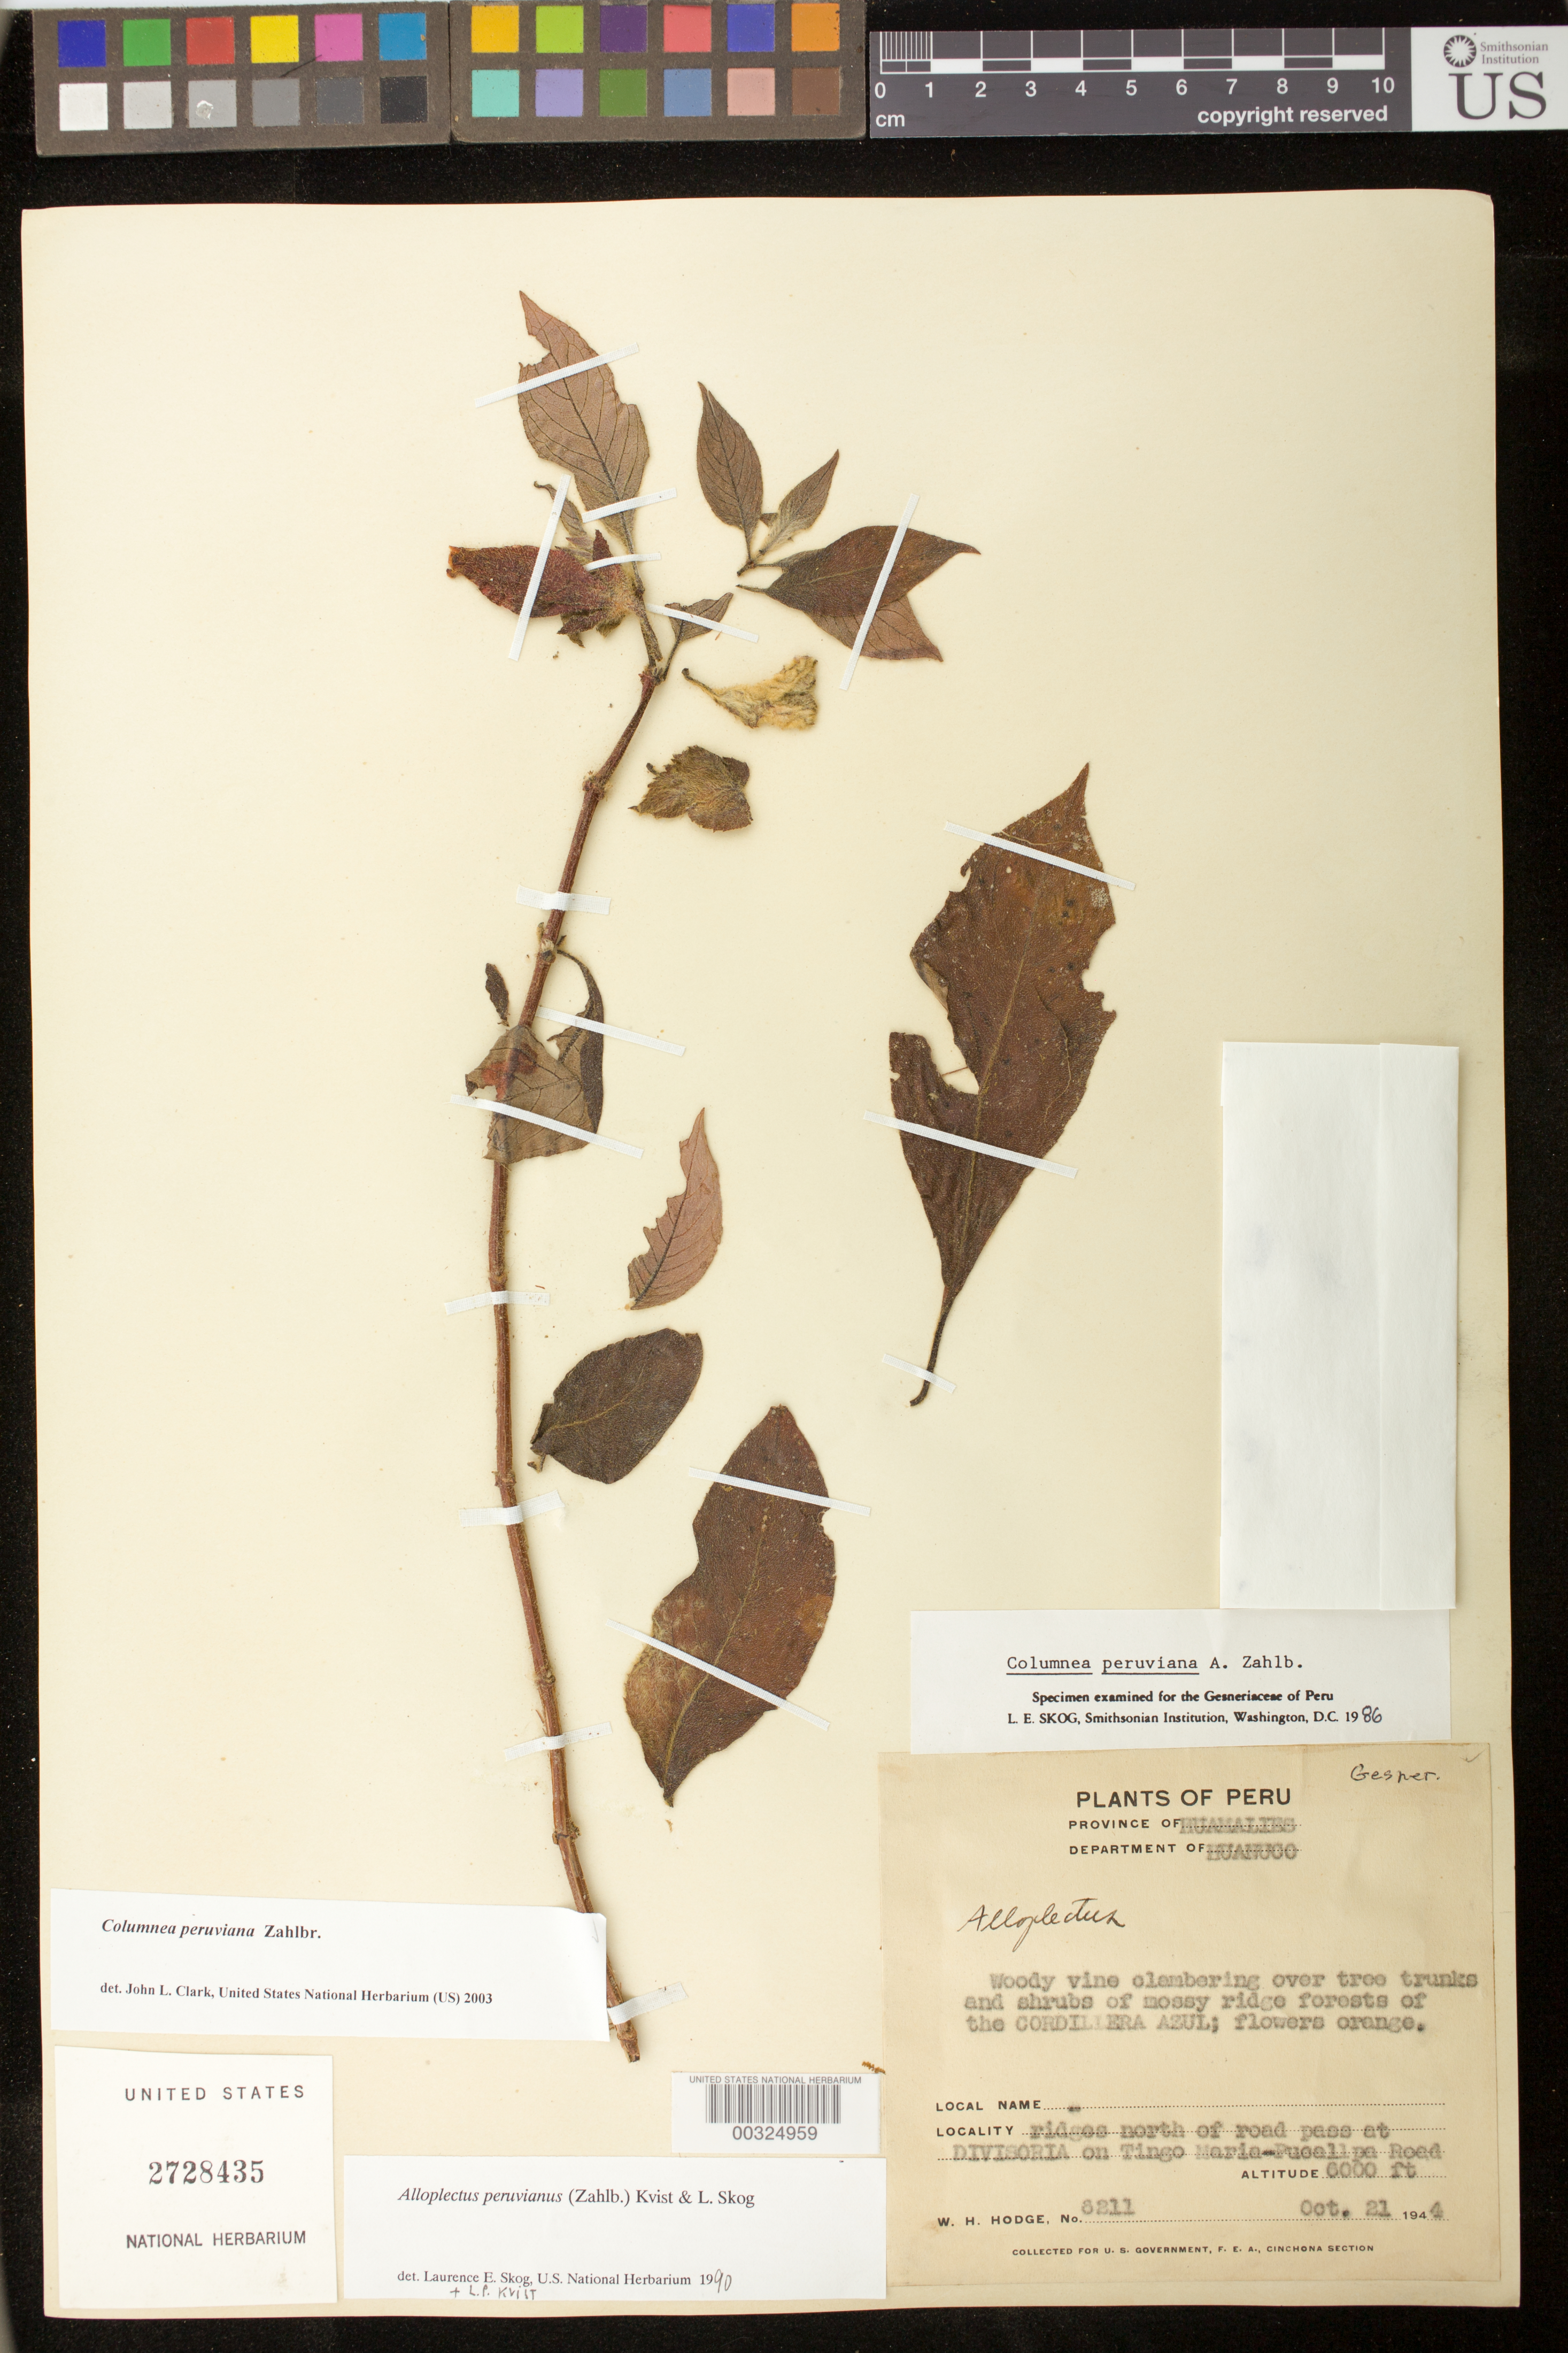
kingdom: Plantae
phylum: Tracheophyta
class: Magnoliopsida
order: Lamiales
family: Gesneriaceae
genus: Columnea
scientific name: Columnea peruviana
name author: Zahlbr.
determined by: Clark, J. L., (SEL), The Marie Selby Botanical Garden (UNITED STATES)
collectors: W. Hodge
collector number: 6211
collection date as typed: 21 Oct 1944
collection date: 1944-10-21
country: Peru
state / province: Huánuco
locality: Prov. Huamalies. Ridges N of road pass at Divisoria on Tingo Maria - Pucallpa road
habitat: Mossy ridge forest of the Cordillera Azul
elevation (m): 1829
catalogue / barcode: US 2728435